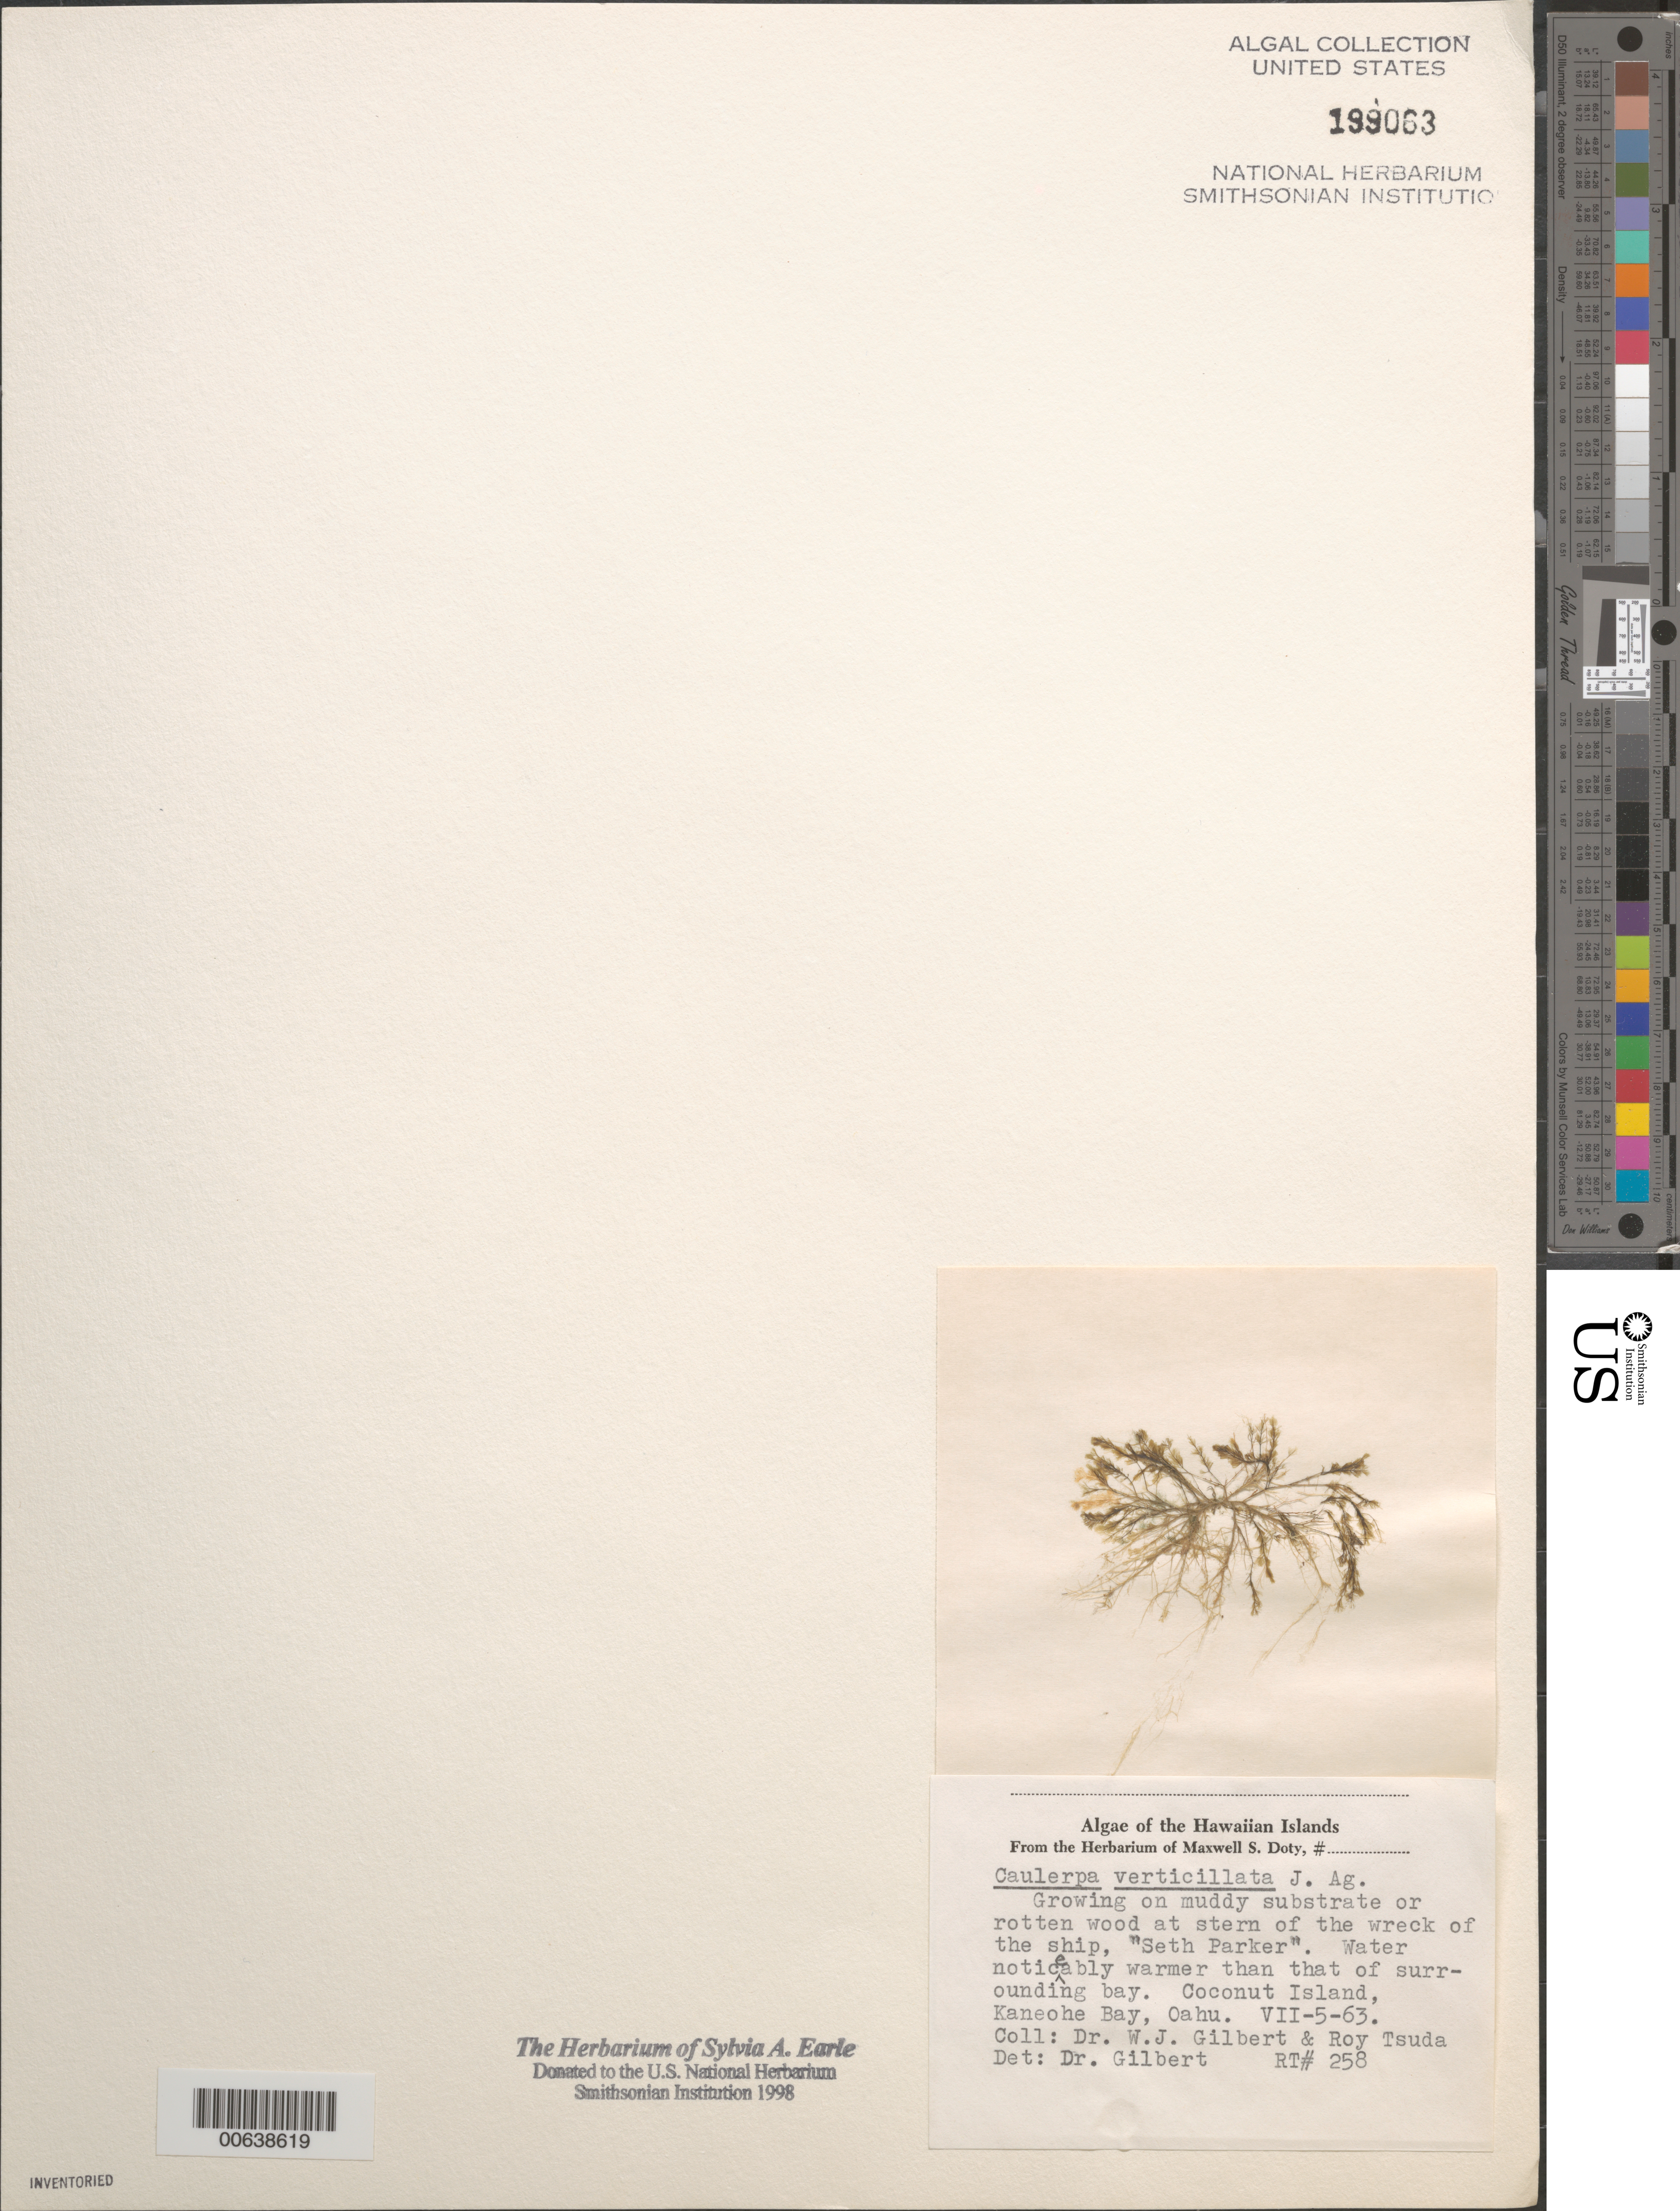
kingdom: Plantae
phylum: Chlorophyta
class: Ulvophyceae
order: Bryopsidales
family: Caulerpaceae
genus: Caulerpa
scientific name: Caulerpa verticillata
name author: J. Agardh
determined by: Gilbert, W. J.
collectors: R. Tsuda & W. J. Gilbert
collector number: RT 258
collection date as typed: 05 Jul 1963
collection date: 1963-07-05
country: United States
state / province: Hawaii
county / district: Honolulu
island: Oahu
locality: Kaneohe Bay, Coconut Island, Seth Parker wreck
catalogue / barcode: US 199063